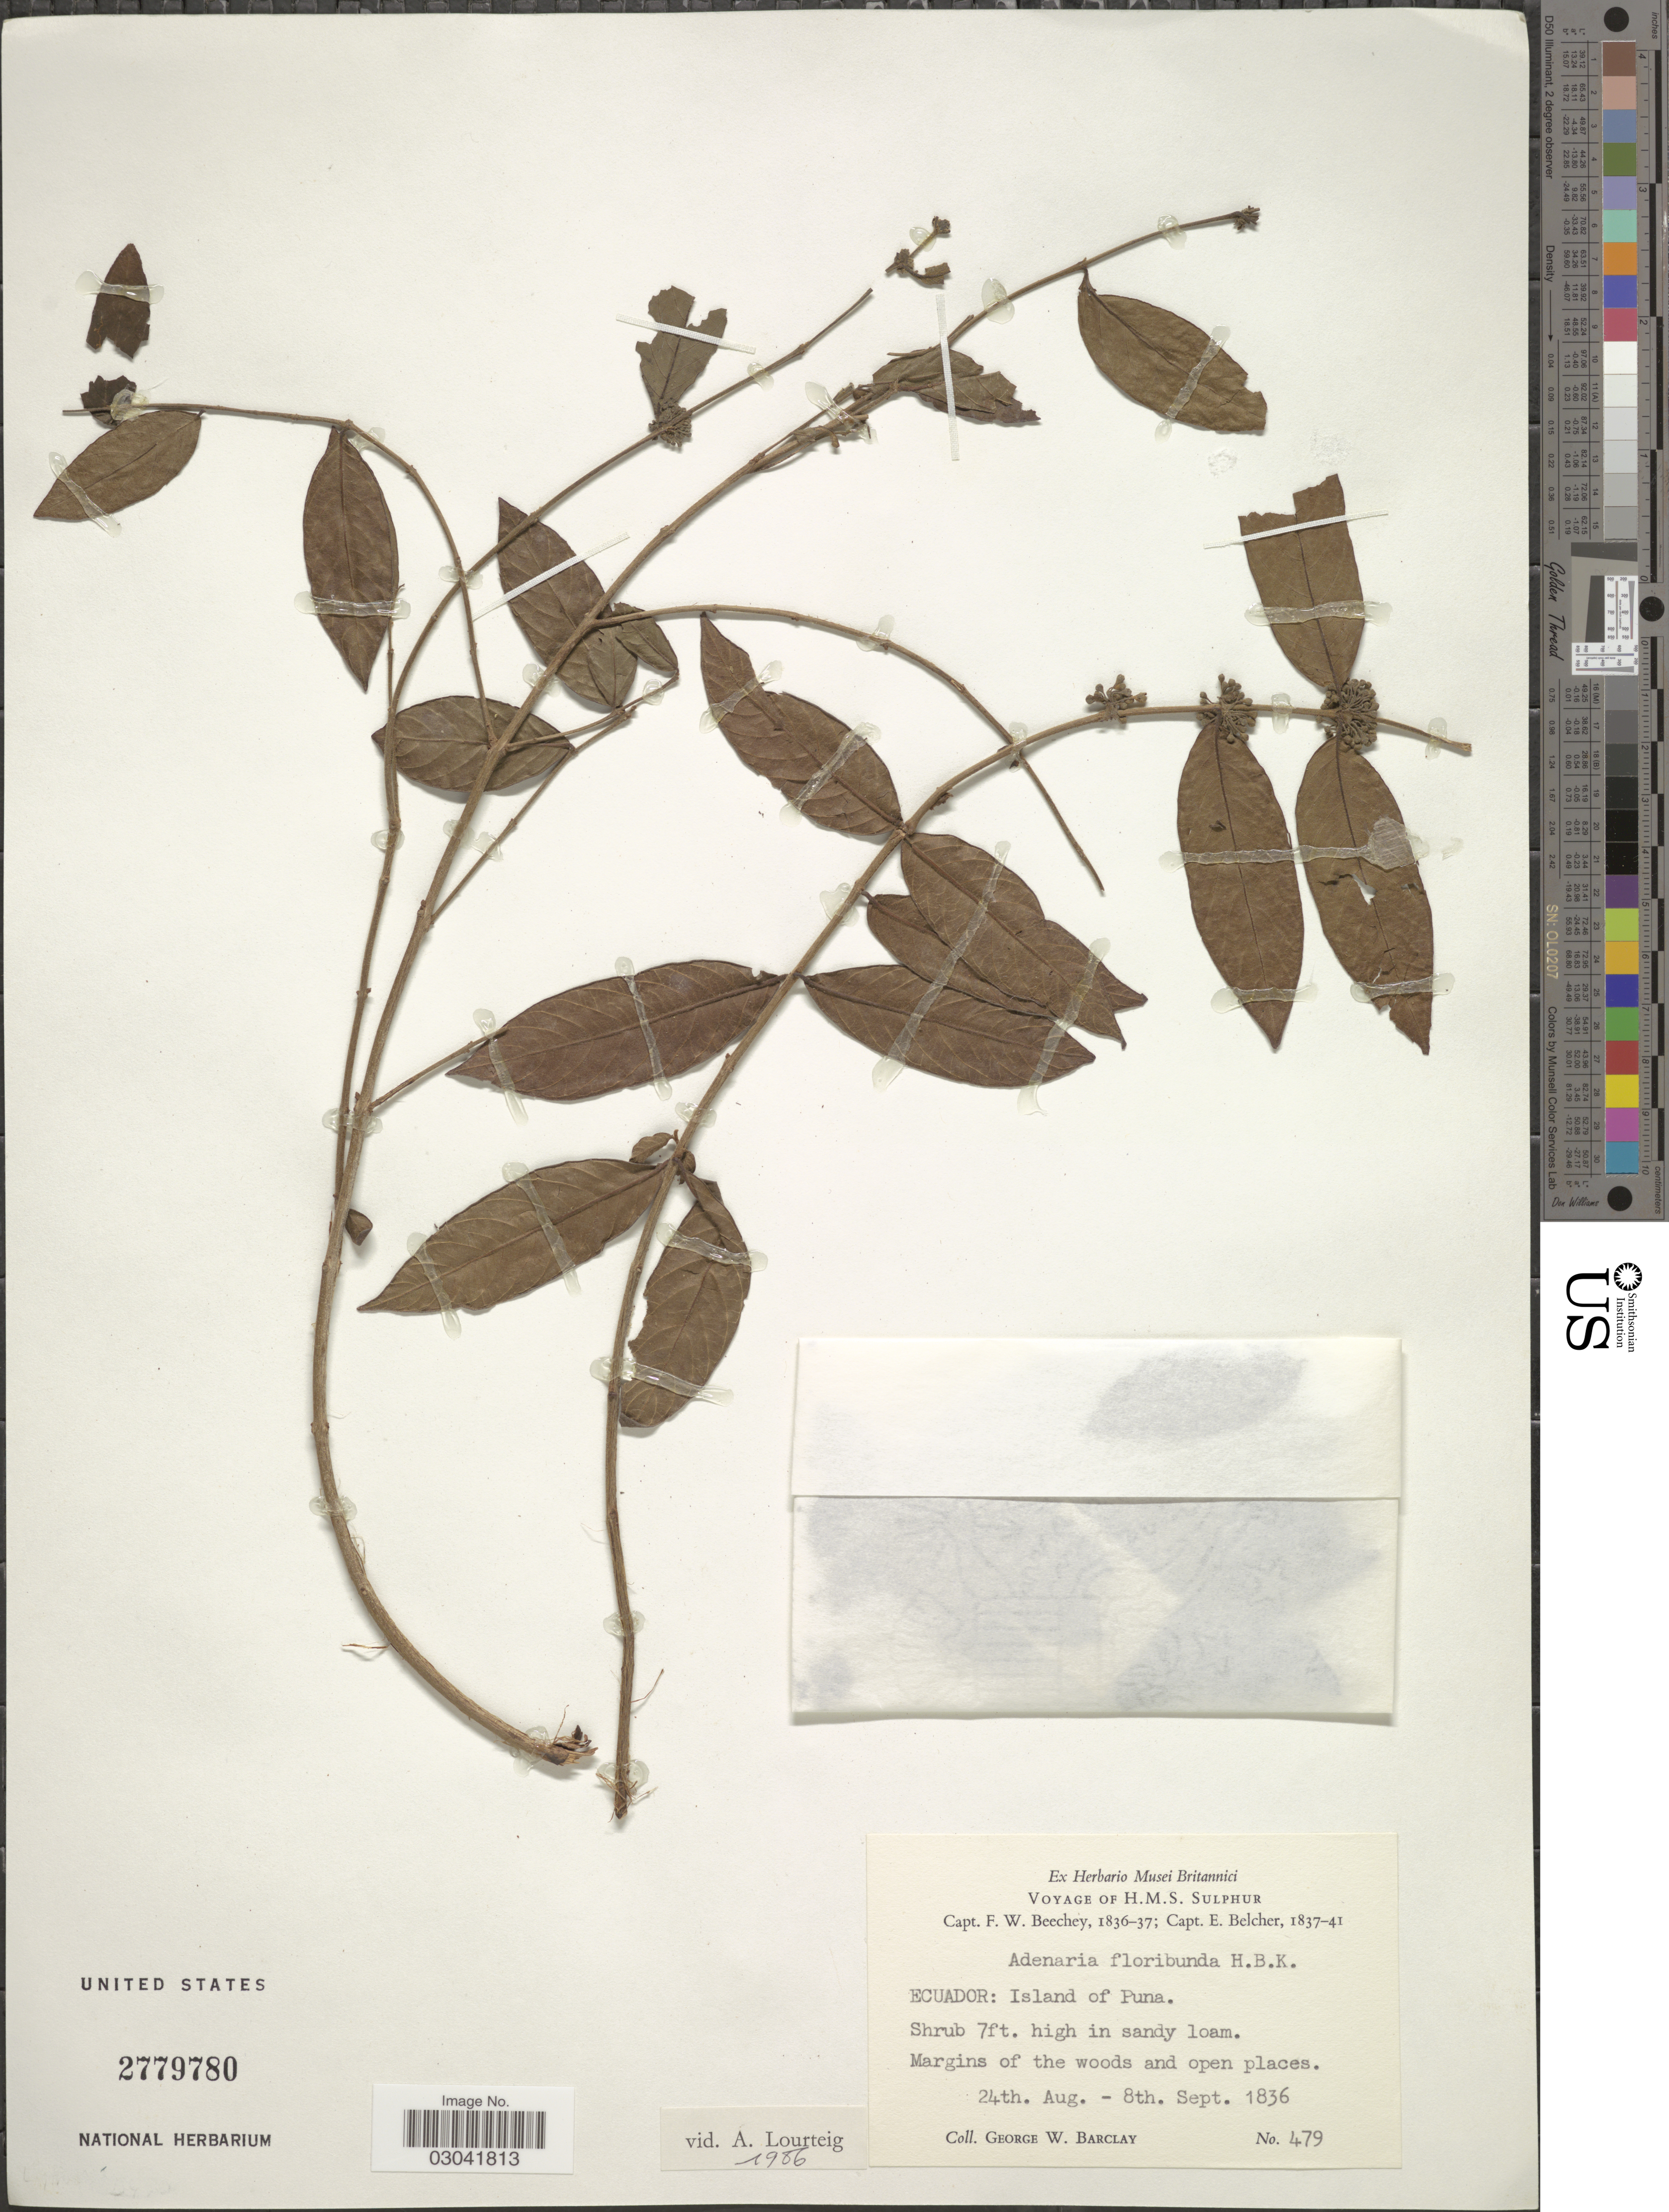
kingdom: Plantae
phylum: Tracheophyta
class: Magnoliopsida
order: Myrtales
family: Lythraceae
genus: Adenaria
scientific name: Adenaria floribunda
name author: Kunth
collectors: G. W. Barclay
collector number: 479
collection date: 1836-08-24/1836-09-08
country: Ecuador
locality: Island of Puna.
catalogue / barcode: US 2779780